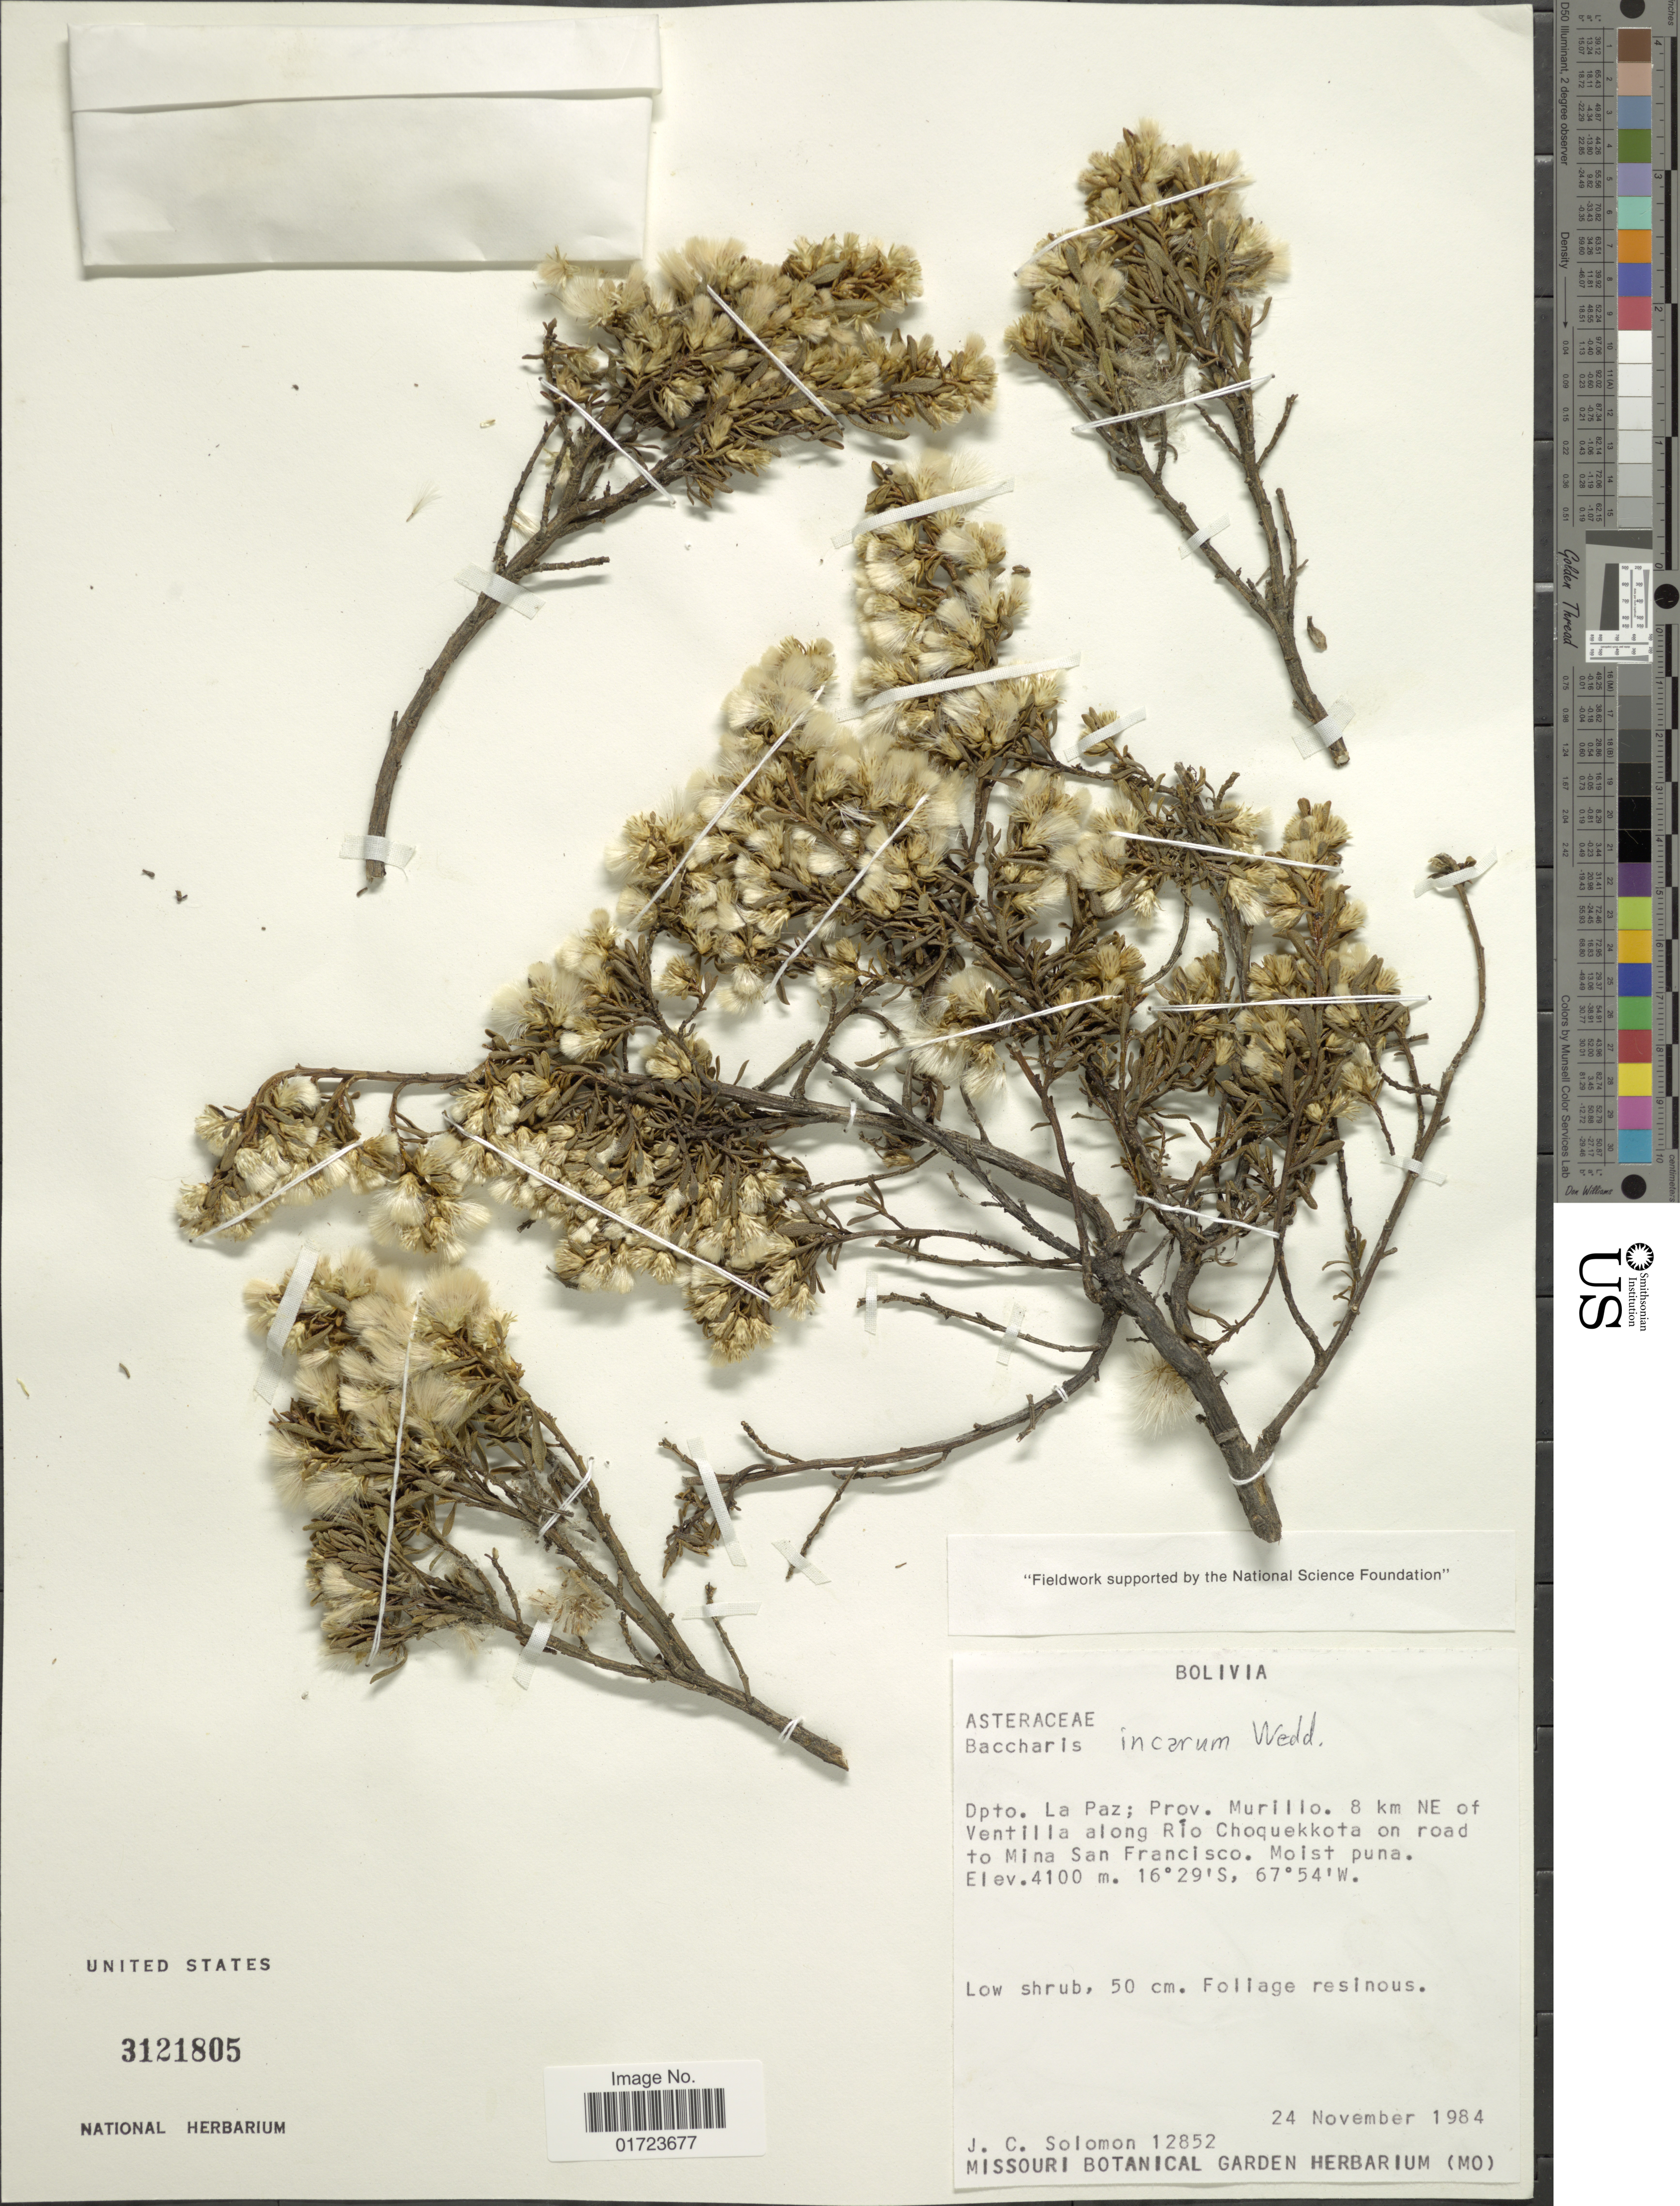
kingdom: Plantae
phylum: Tracheophyta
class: Magnoliopsida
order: Asterales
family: Asteraceae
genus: Baccharis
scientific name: Baccharis tola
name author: Phil.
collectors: J. C. Solomon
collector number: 12852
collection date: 1984-11-24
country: Bolivia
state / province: La Paz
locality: Dpto. La Paz; Prov. Murillo, 8 km NE of Ventilla along Rio Choquekkota on road to Mina San Francisco.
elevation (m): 4100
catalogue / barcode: US 3121805